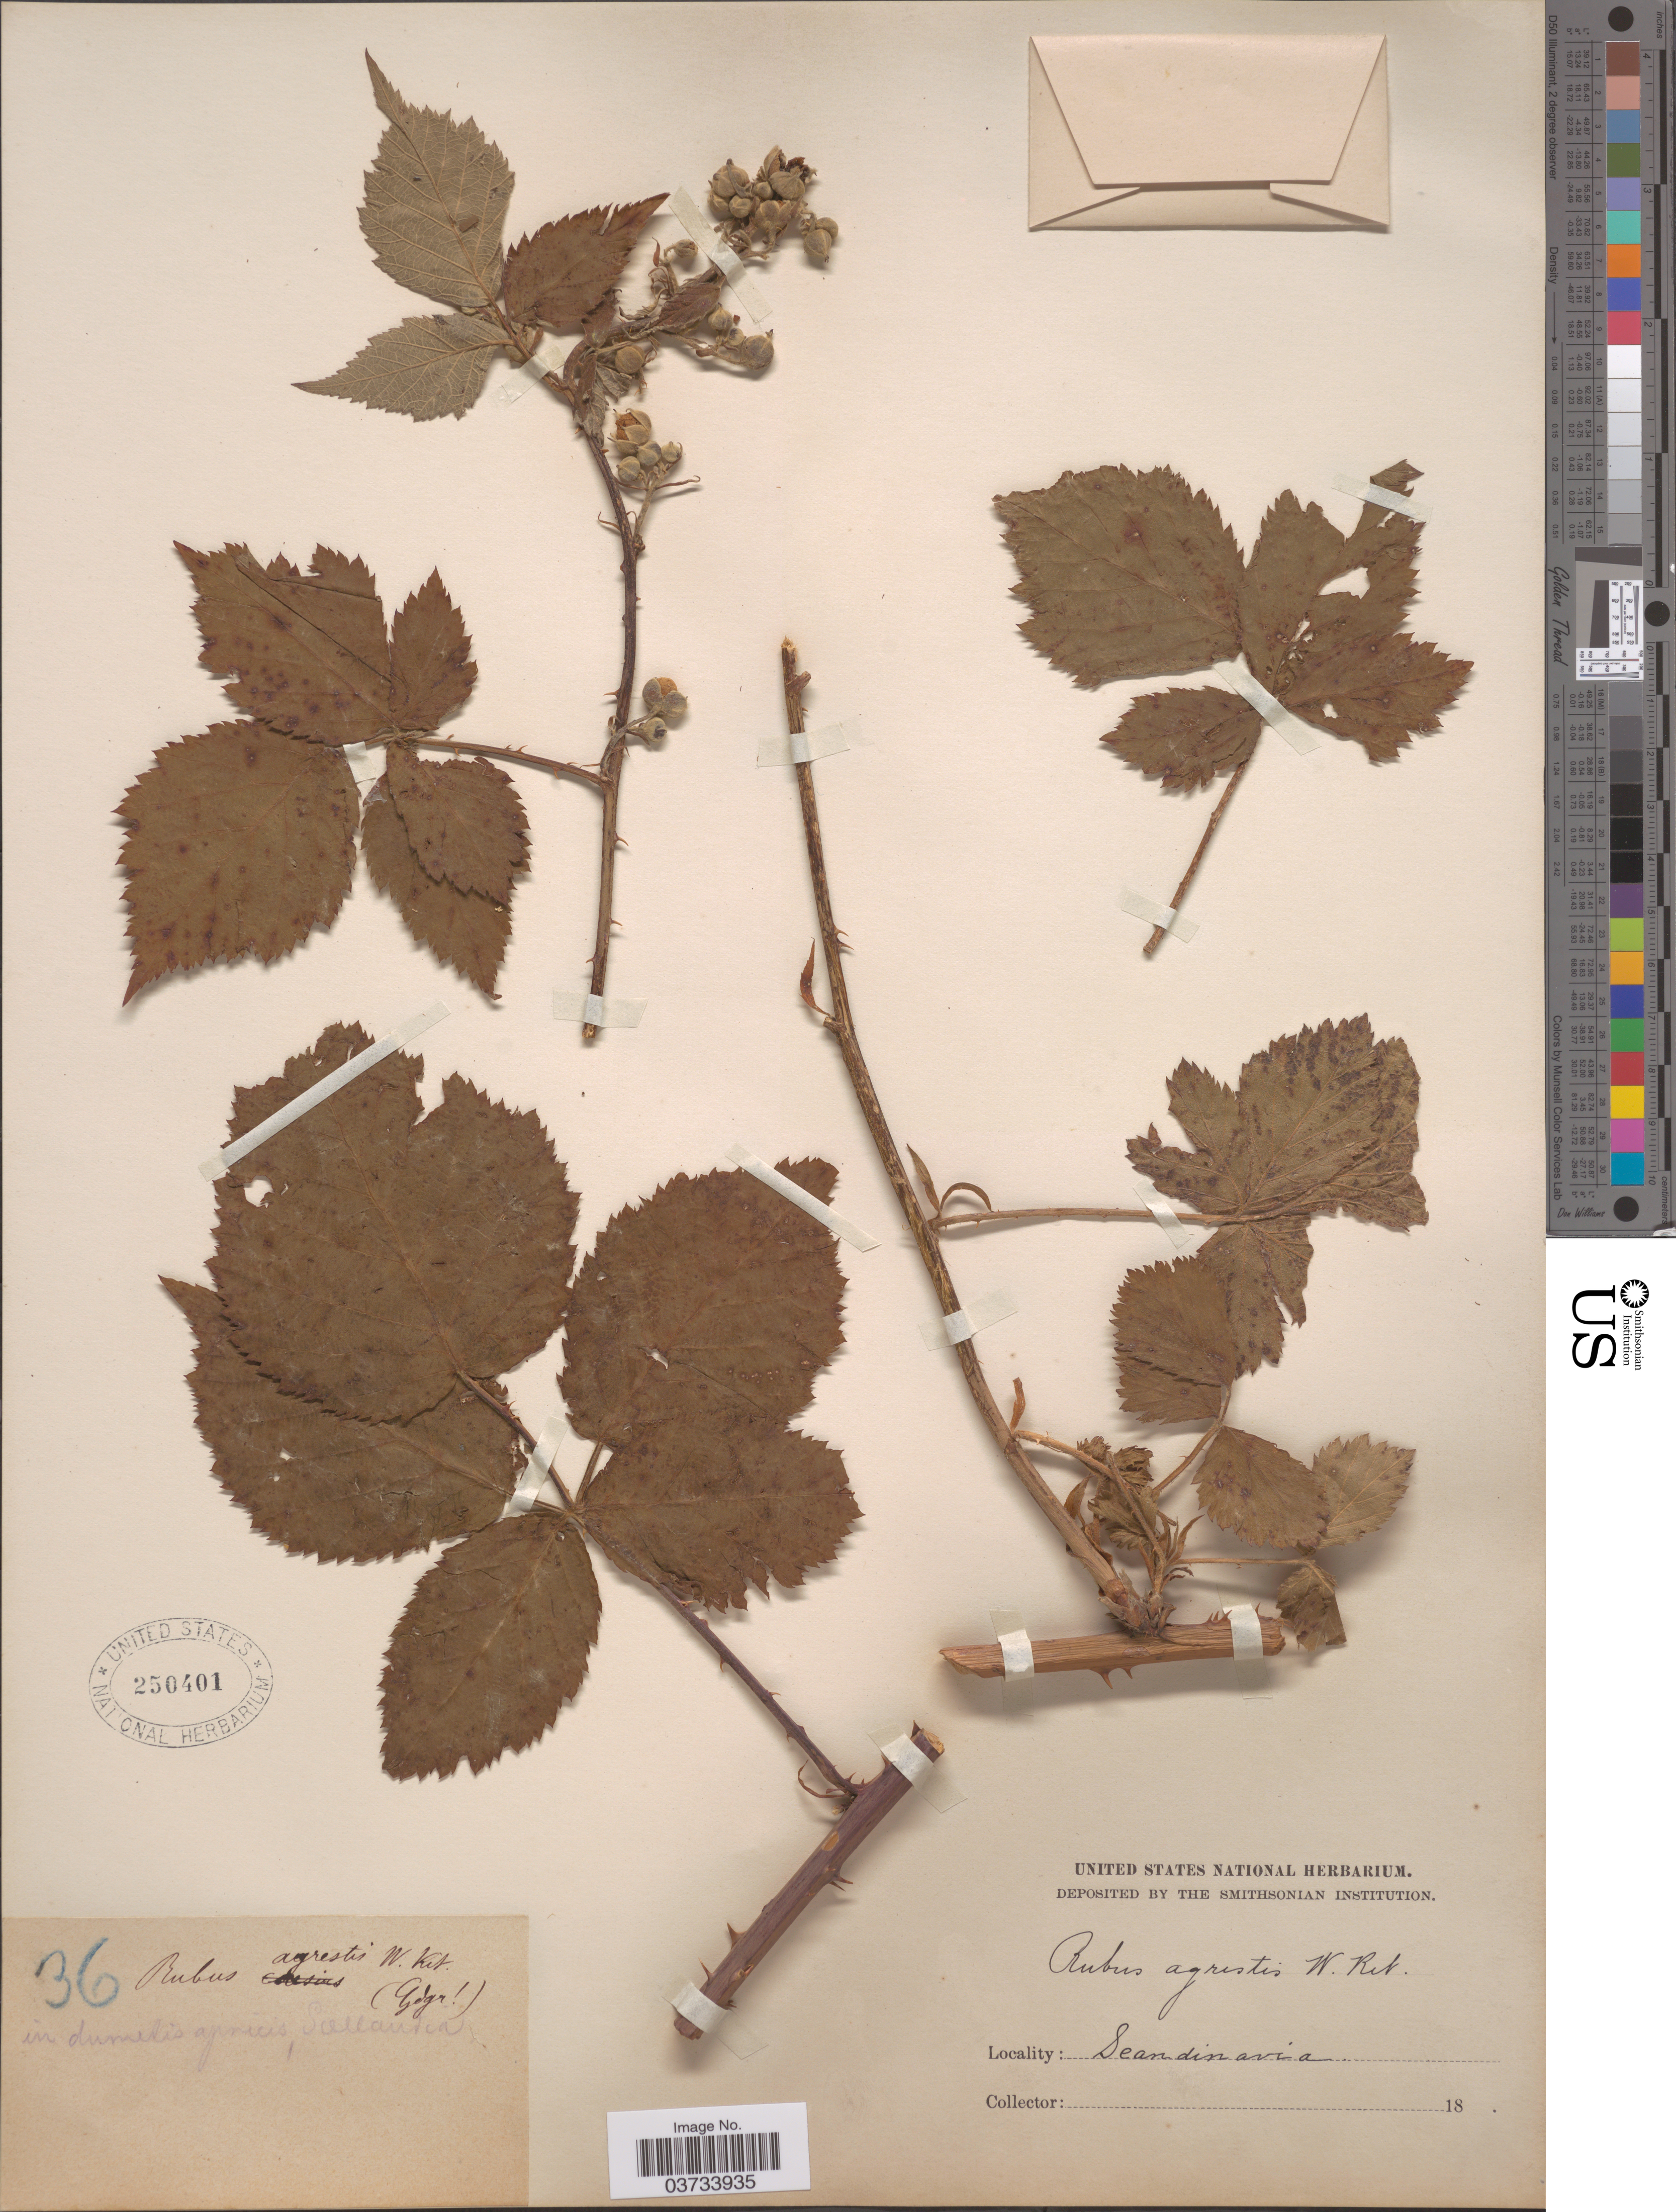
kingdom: Plantae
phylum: Tracheophyta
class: Magnoliopsida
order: Rosales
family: Rosaceae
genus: Rubus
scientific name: Rubus agrestis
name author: Hegetschw.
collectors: ex herb. United States National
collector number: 36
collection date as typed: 18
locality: Sallandia [interpreted]. Scandinavia.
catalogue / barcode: US 250401